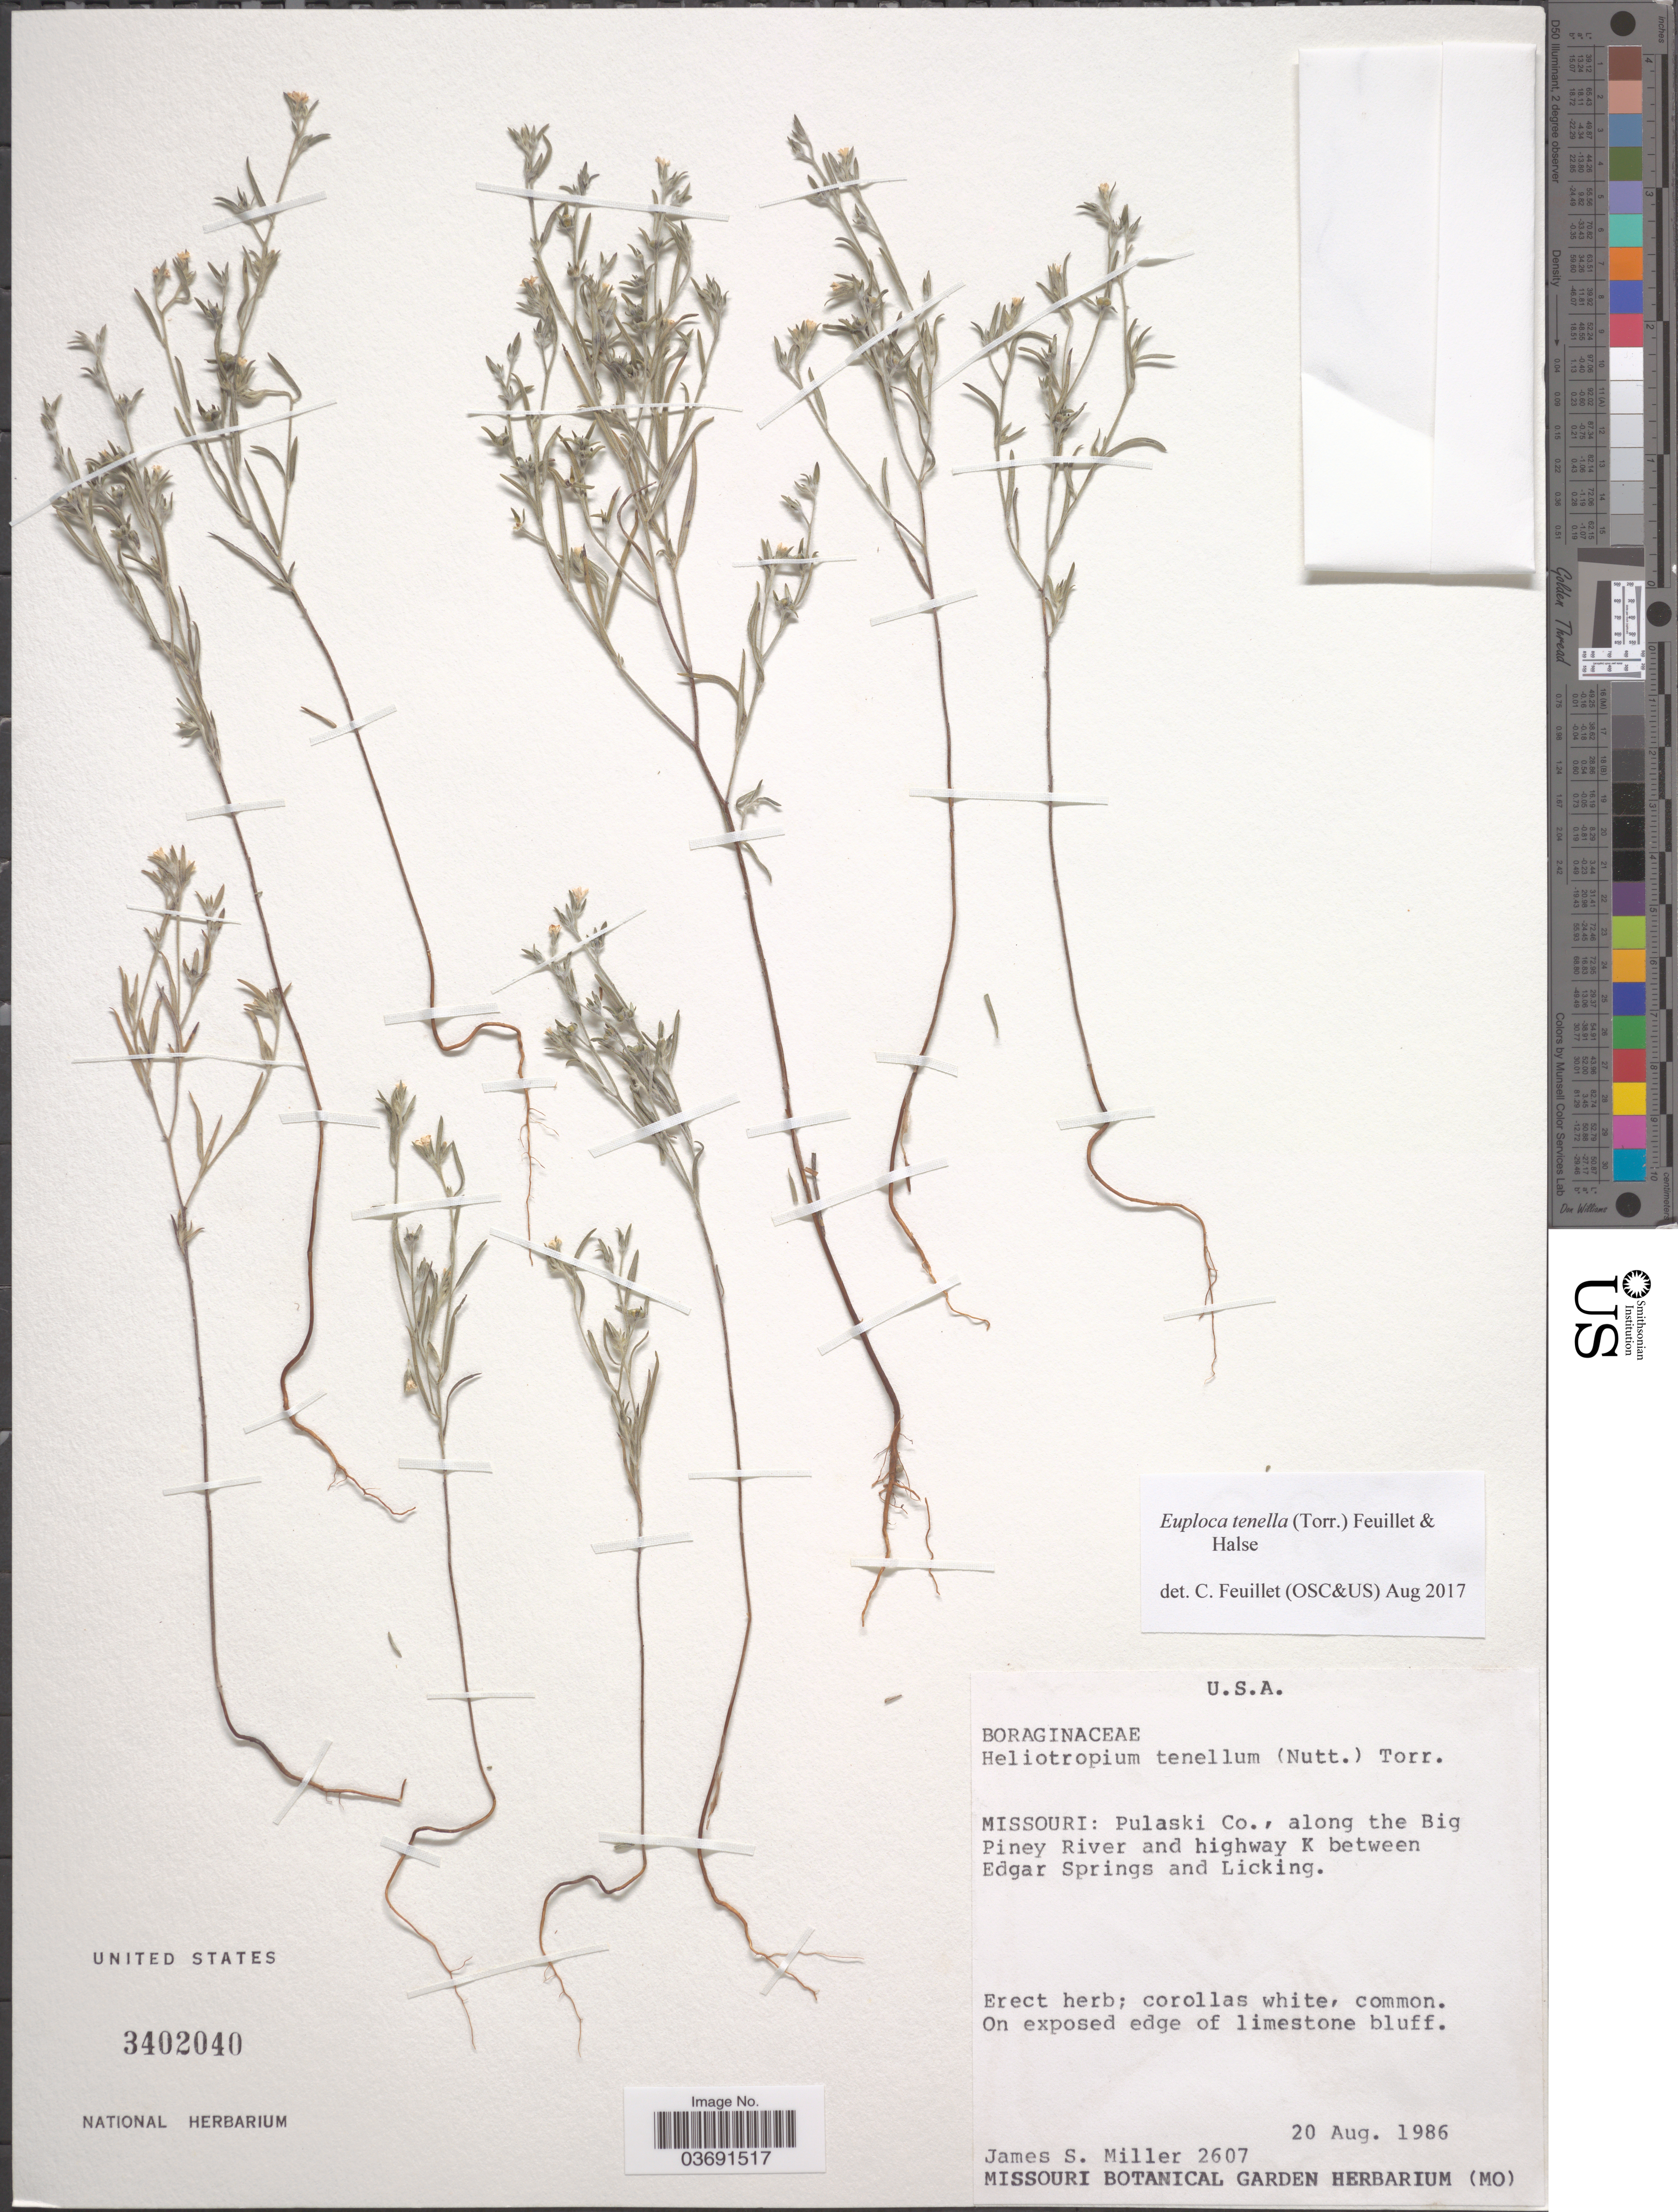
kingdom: Plantae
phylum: Tracheophyta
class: Magnoliopsida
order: Boraginales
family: Heliotropiaceae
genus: Euploca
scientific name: Euploca tenella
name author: (Torr.) Feuillet & Halse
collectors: J. S. Miller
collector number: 2607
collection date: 1986-08-20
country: United States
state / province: Missouri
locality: Pulaski Co., along the Big Piney River and highway K between Edgar Springs and Licking.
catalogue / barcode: US 3402040